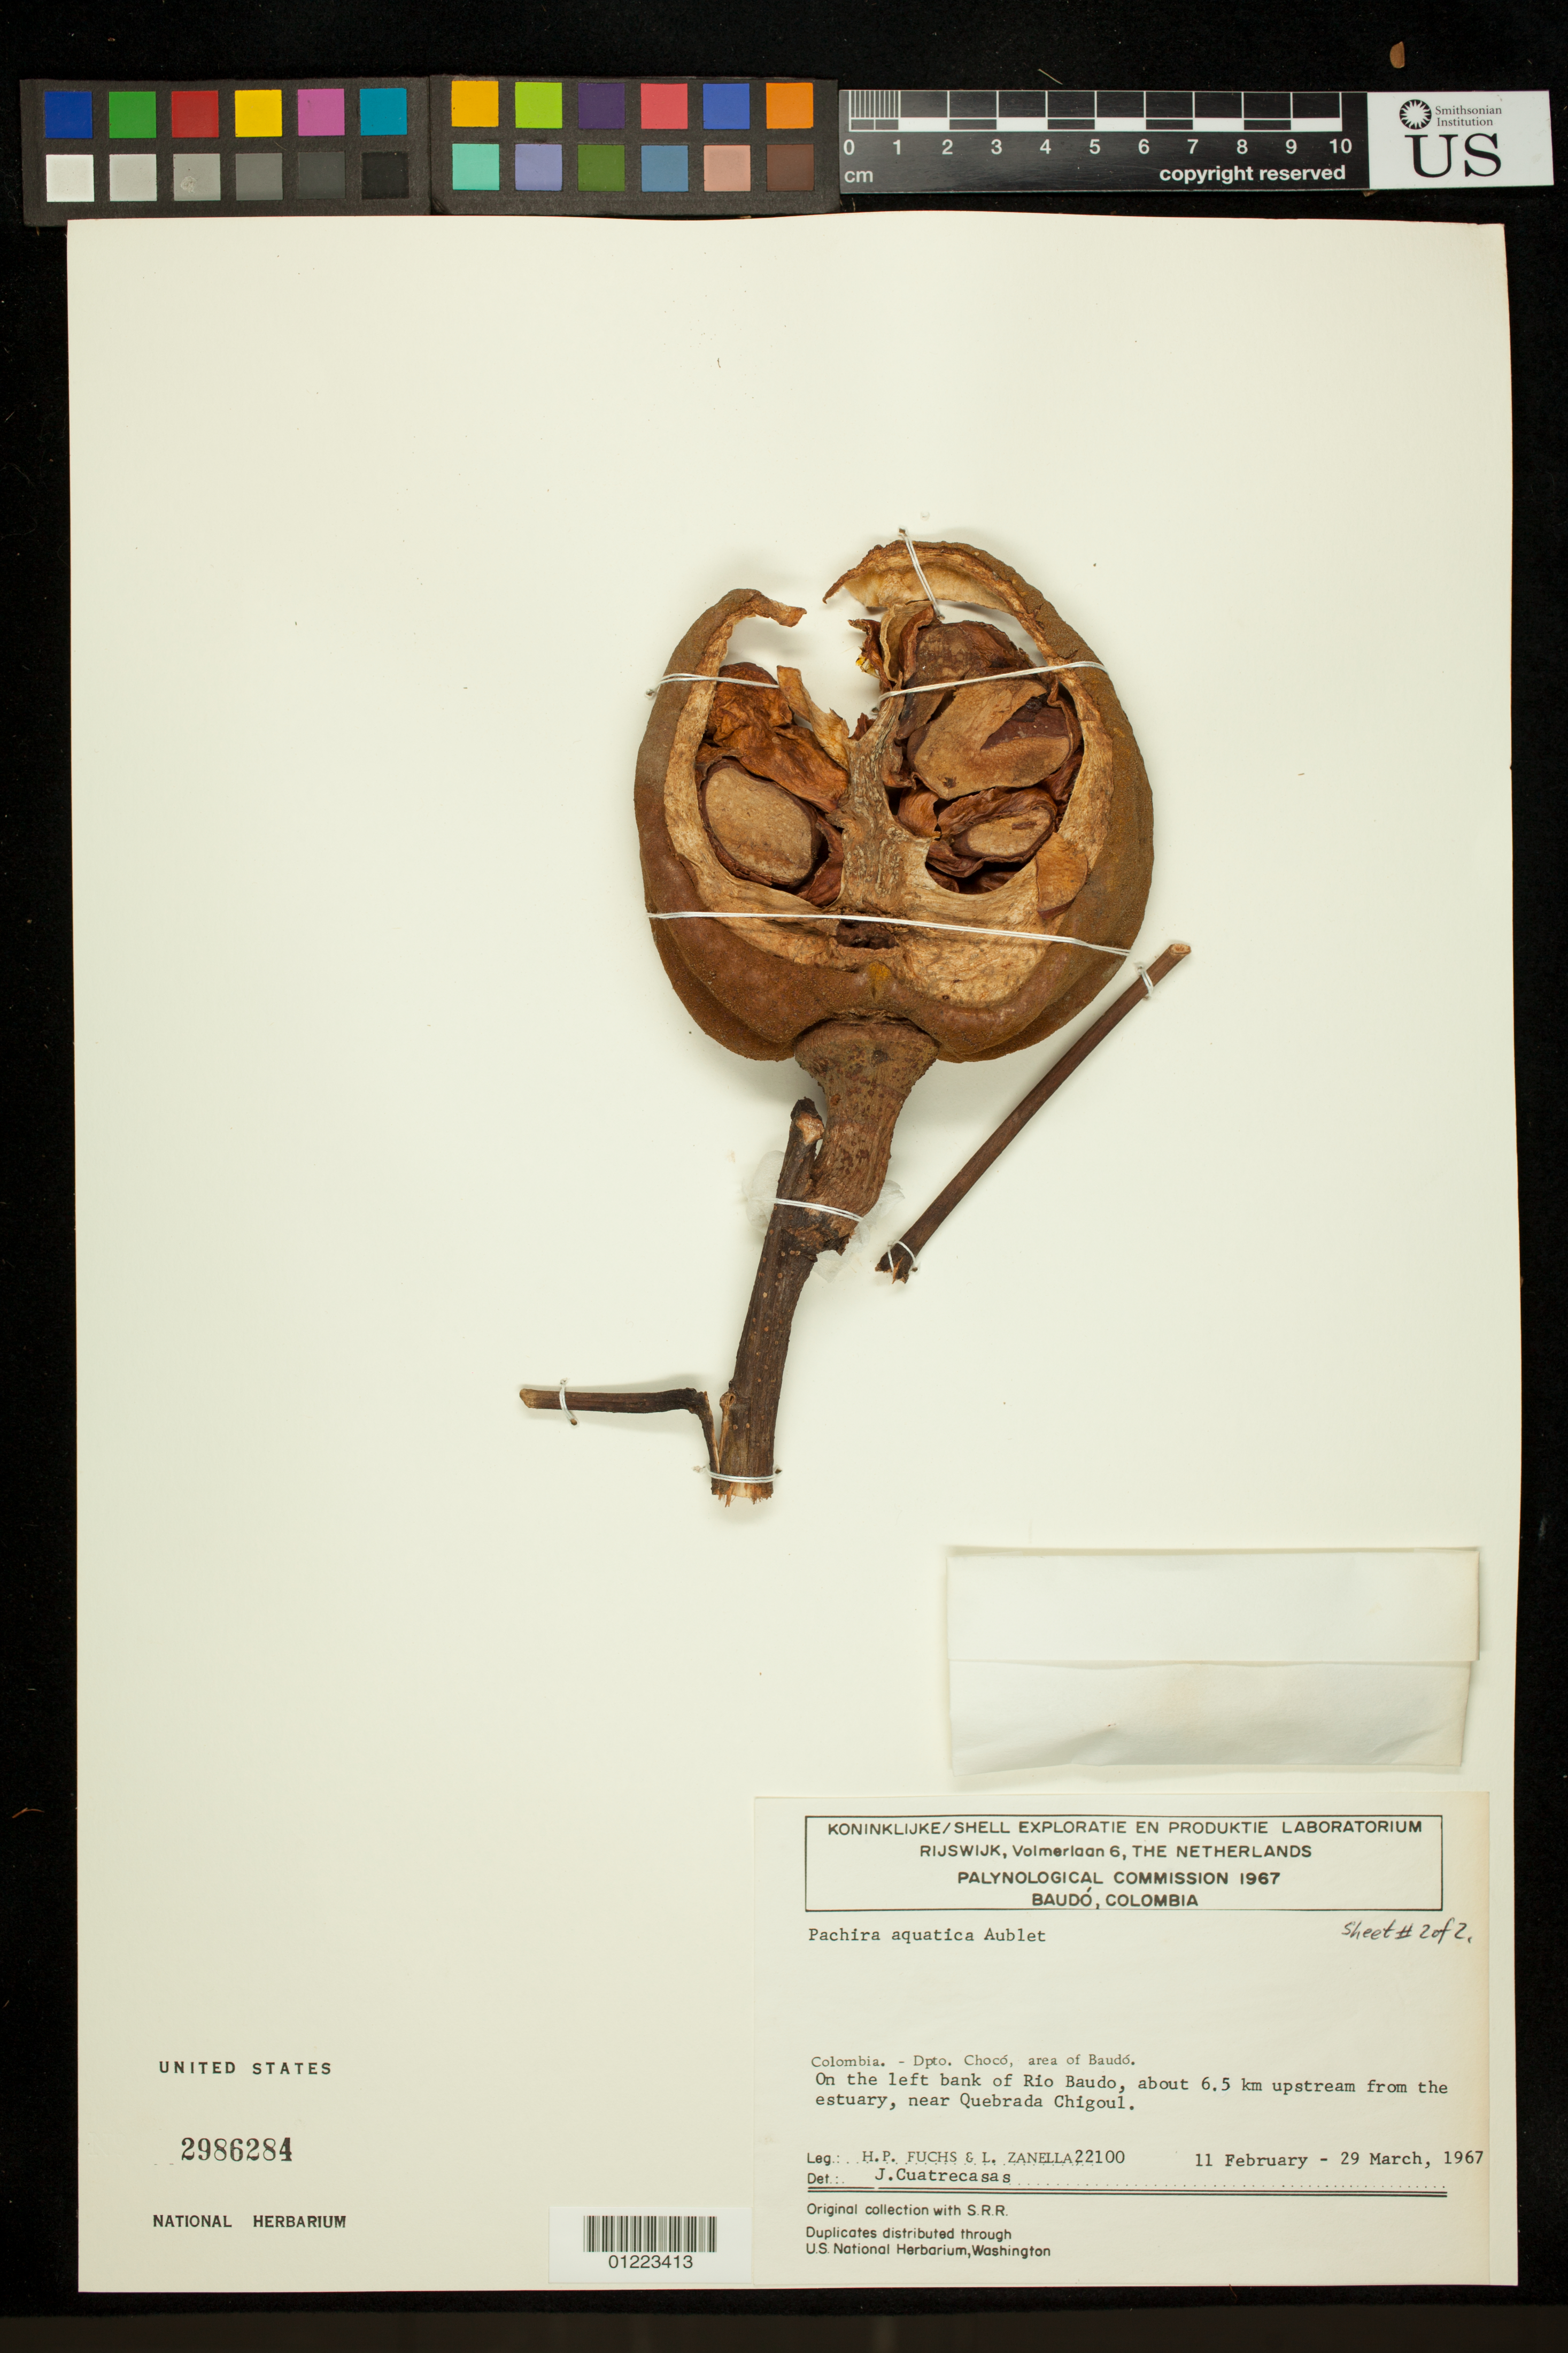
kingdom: Plantae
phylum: Tracheophyta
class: Magnoliopsida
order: Malvales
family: Malvaceae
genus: Pachira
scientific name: Pachira aquatica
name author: Aubl.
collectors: H. P. Fuchs & L. Zanella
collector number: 22100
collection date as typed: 1967-02-11 to 1967-03-29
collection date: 1967-02-11/1967-03-29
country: Colombia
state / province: Chocó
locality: Dpto Chocó, ara of Baudo. On the left bank of Rio Baudo, about 6.5 km upstream from the estuary, near Quebrada Chigoul.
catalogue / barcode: US 2986284